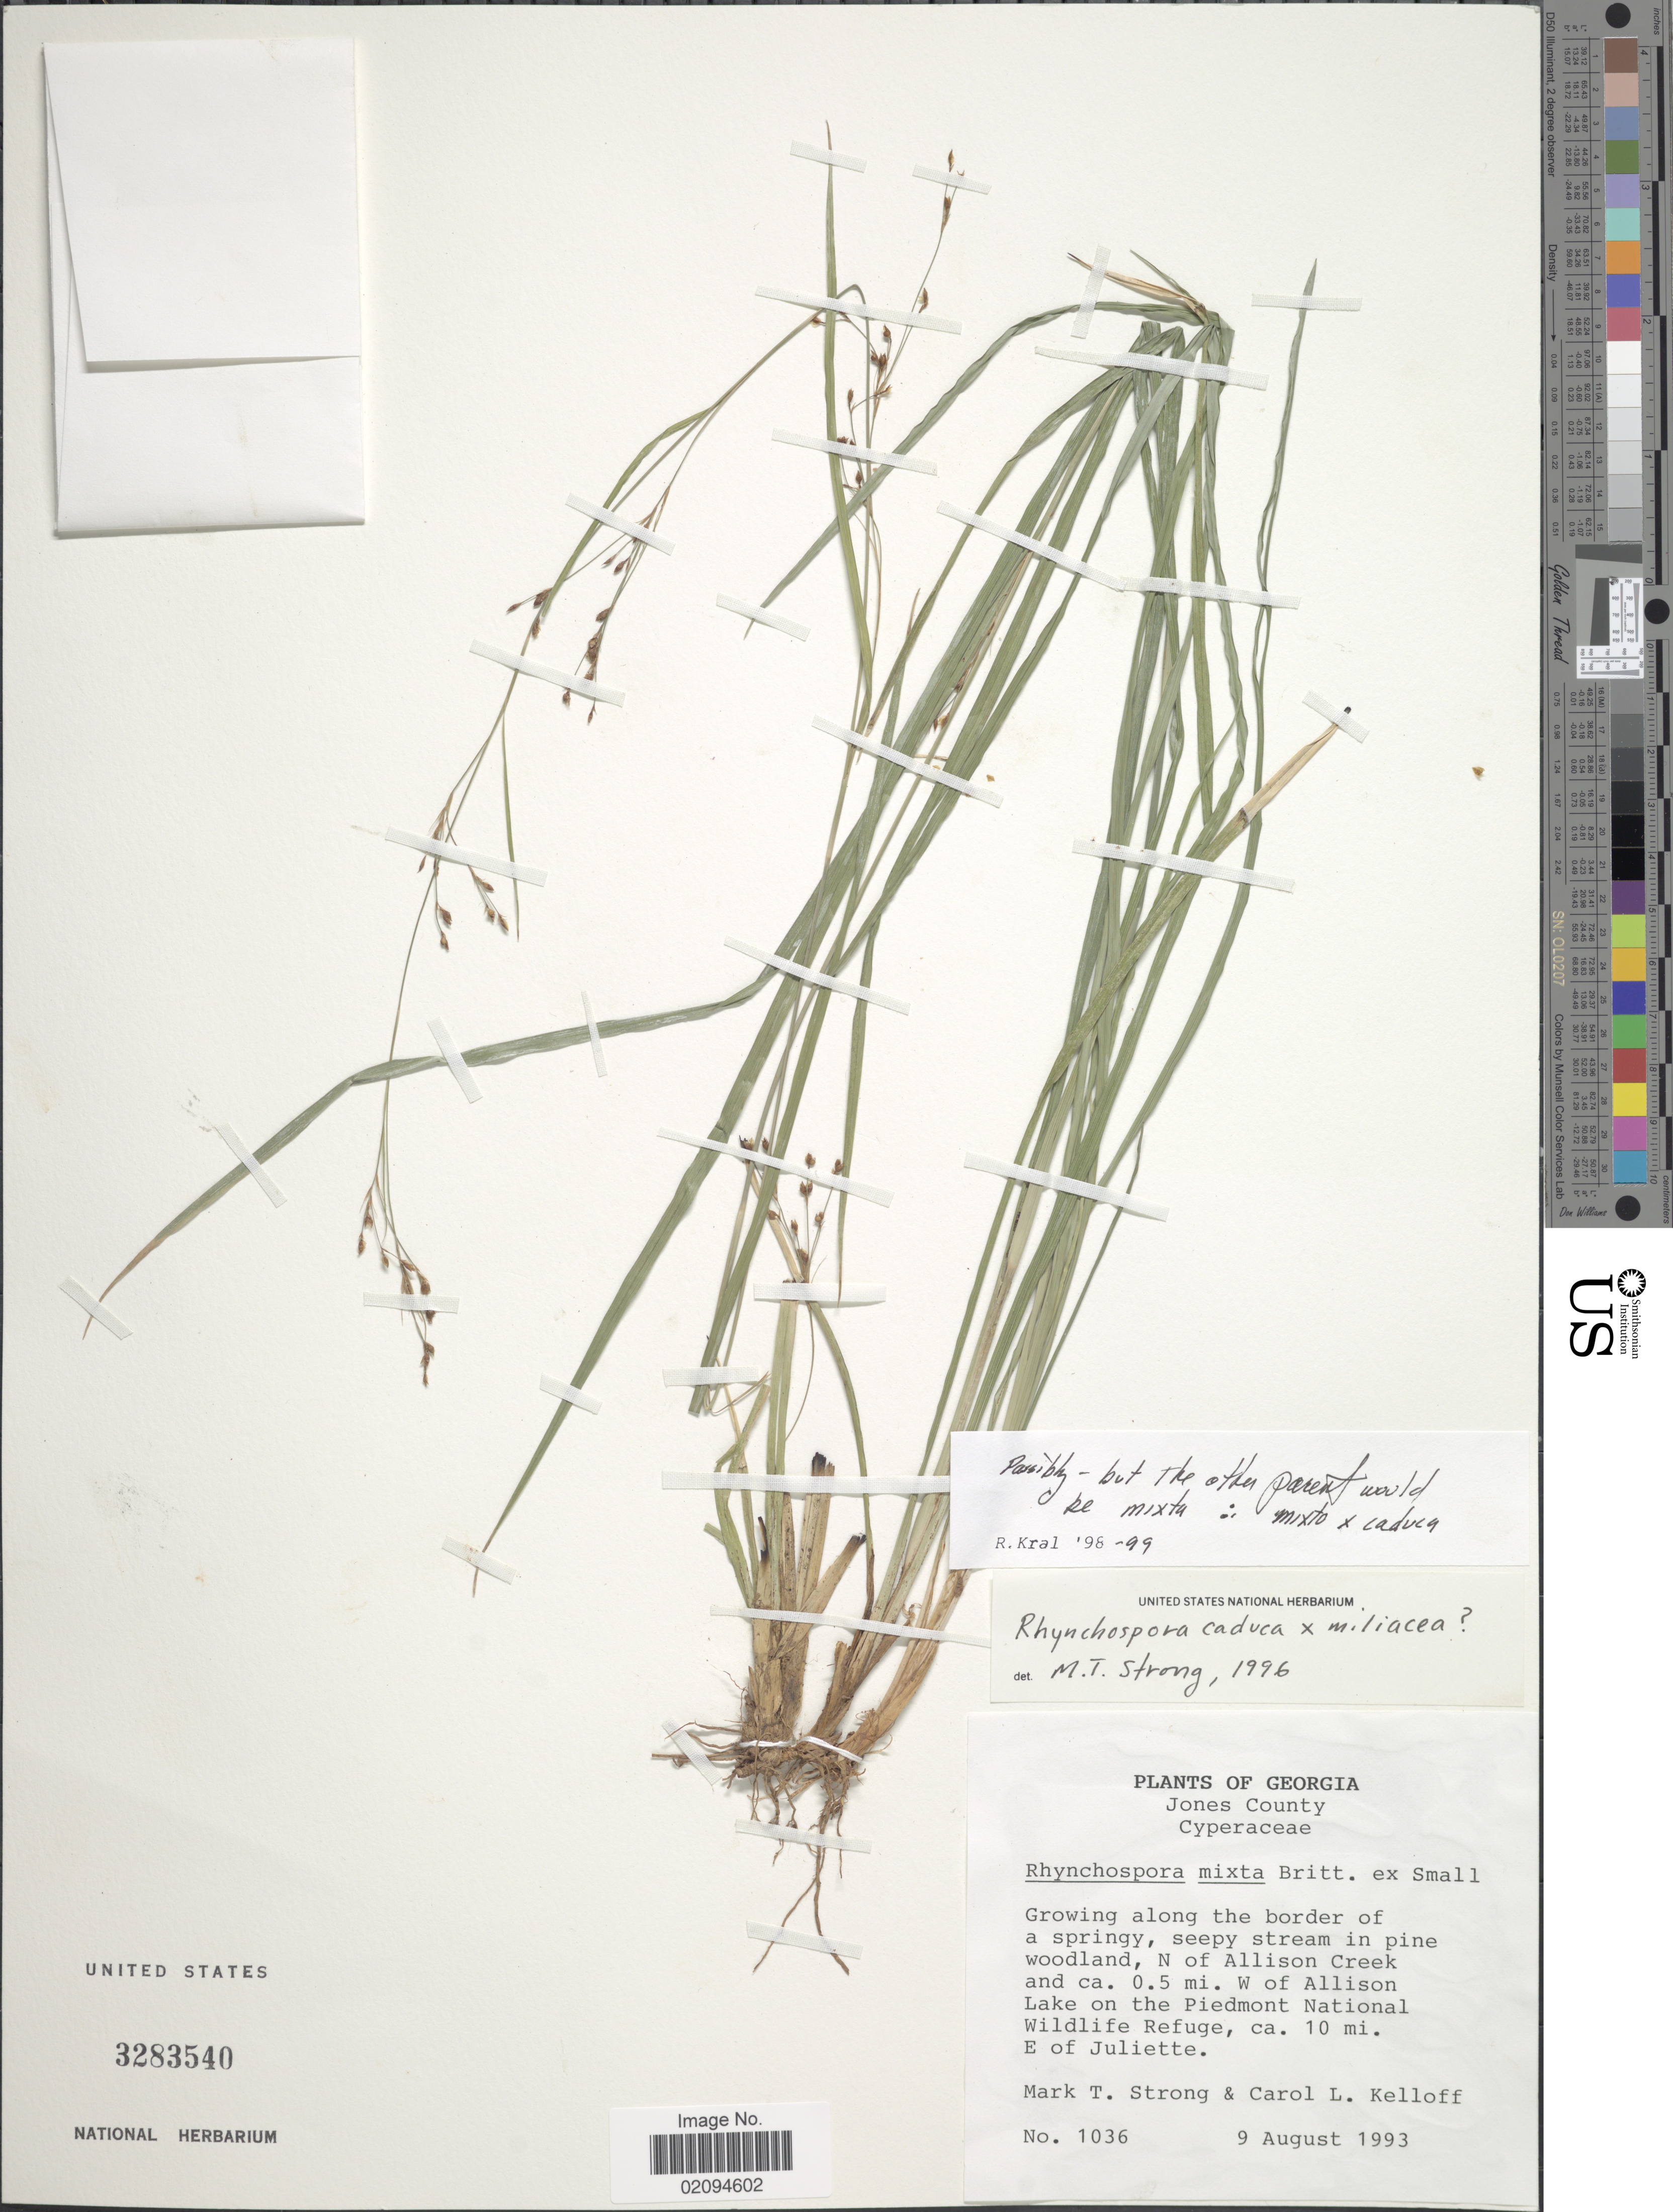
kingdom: Plantae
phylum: Tracheophyta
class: Liliopsida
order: Poales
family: Cyperaceae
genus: Rhynchospora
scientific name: Rhynchospora mixta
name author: Britton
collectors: M. T. Strong & C. L. Kelloff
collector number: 1036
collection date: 1993-08-09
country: United States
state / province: Georgia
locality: Jones County. growing along the border of a springy, seepy stream in pine woodland, N of Allison Creek and ca. 0.5 mi. W of Allison Lake on the Piedmont National Wildlife Refuge, ca. 10 mi. E of Juliette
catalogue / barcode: US 3283540